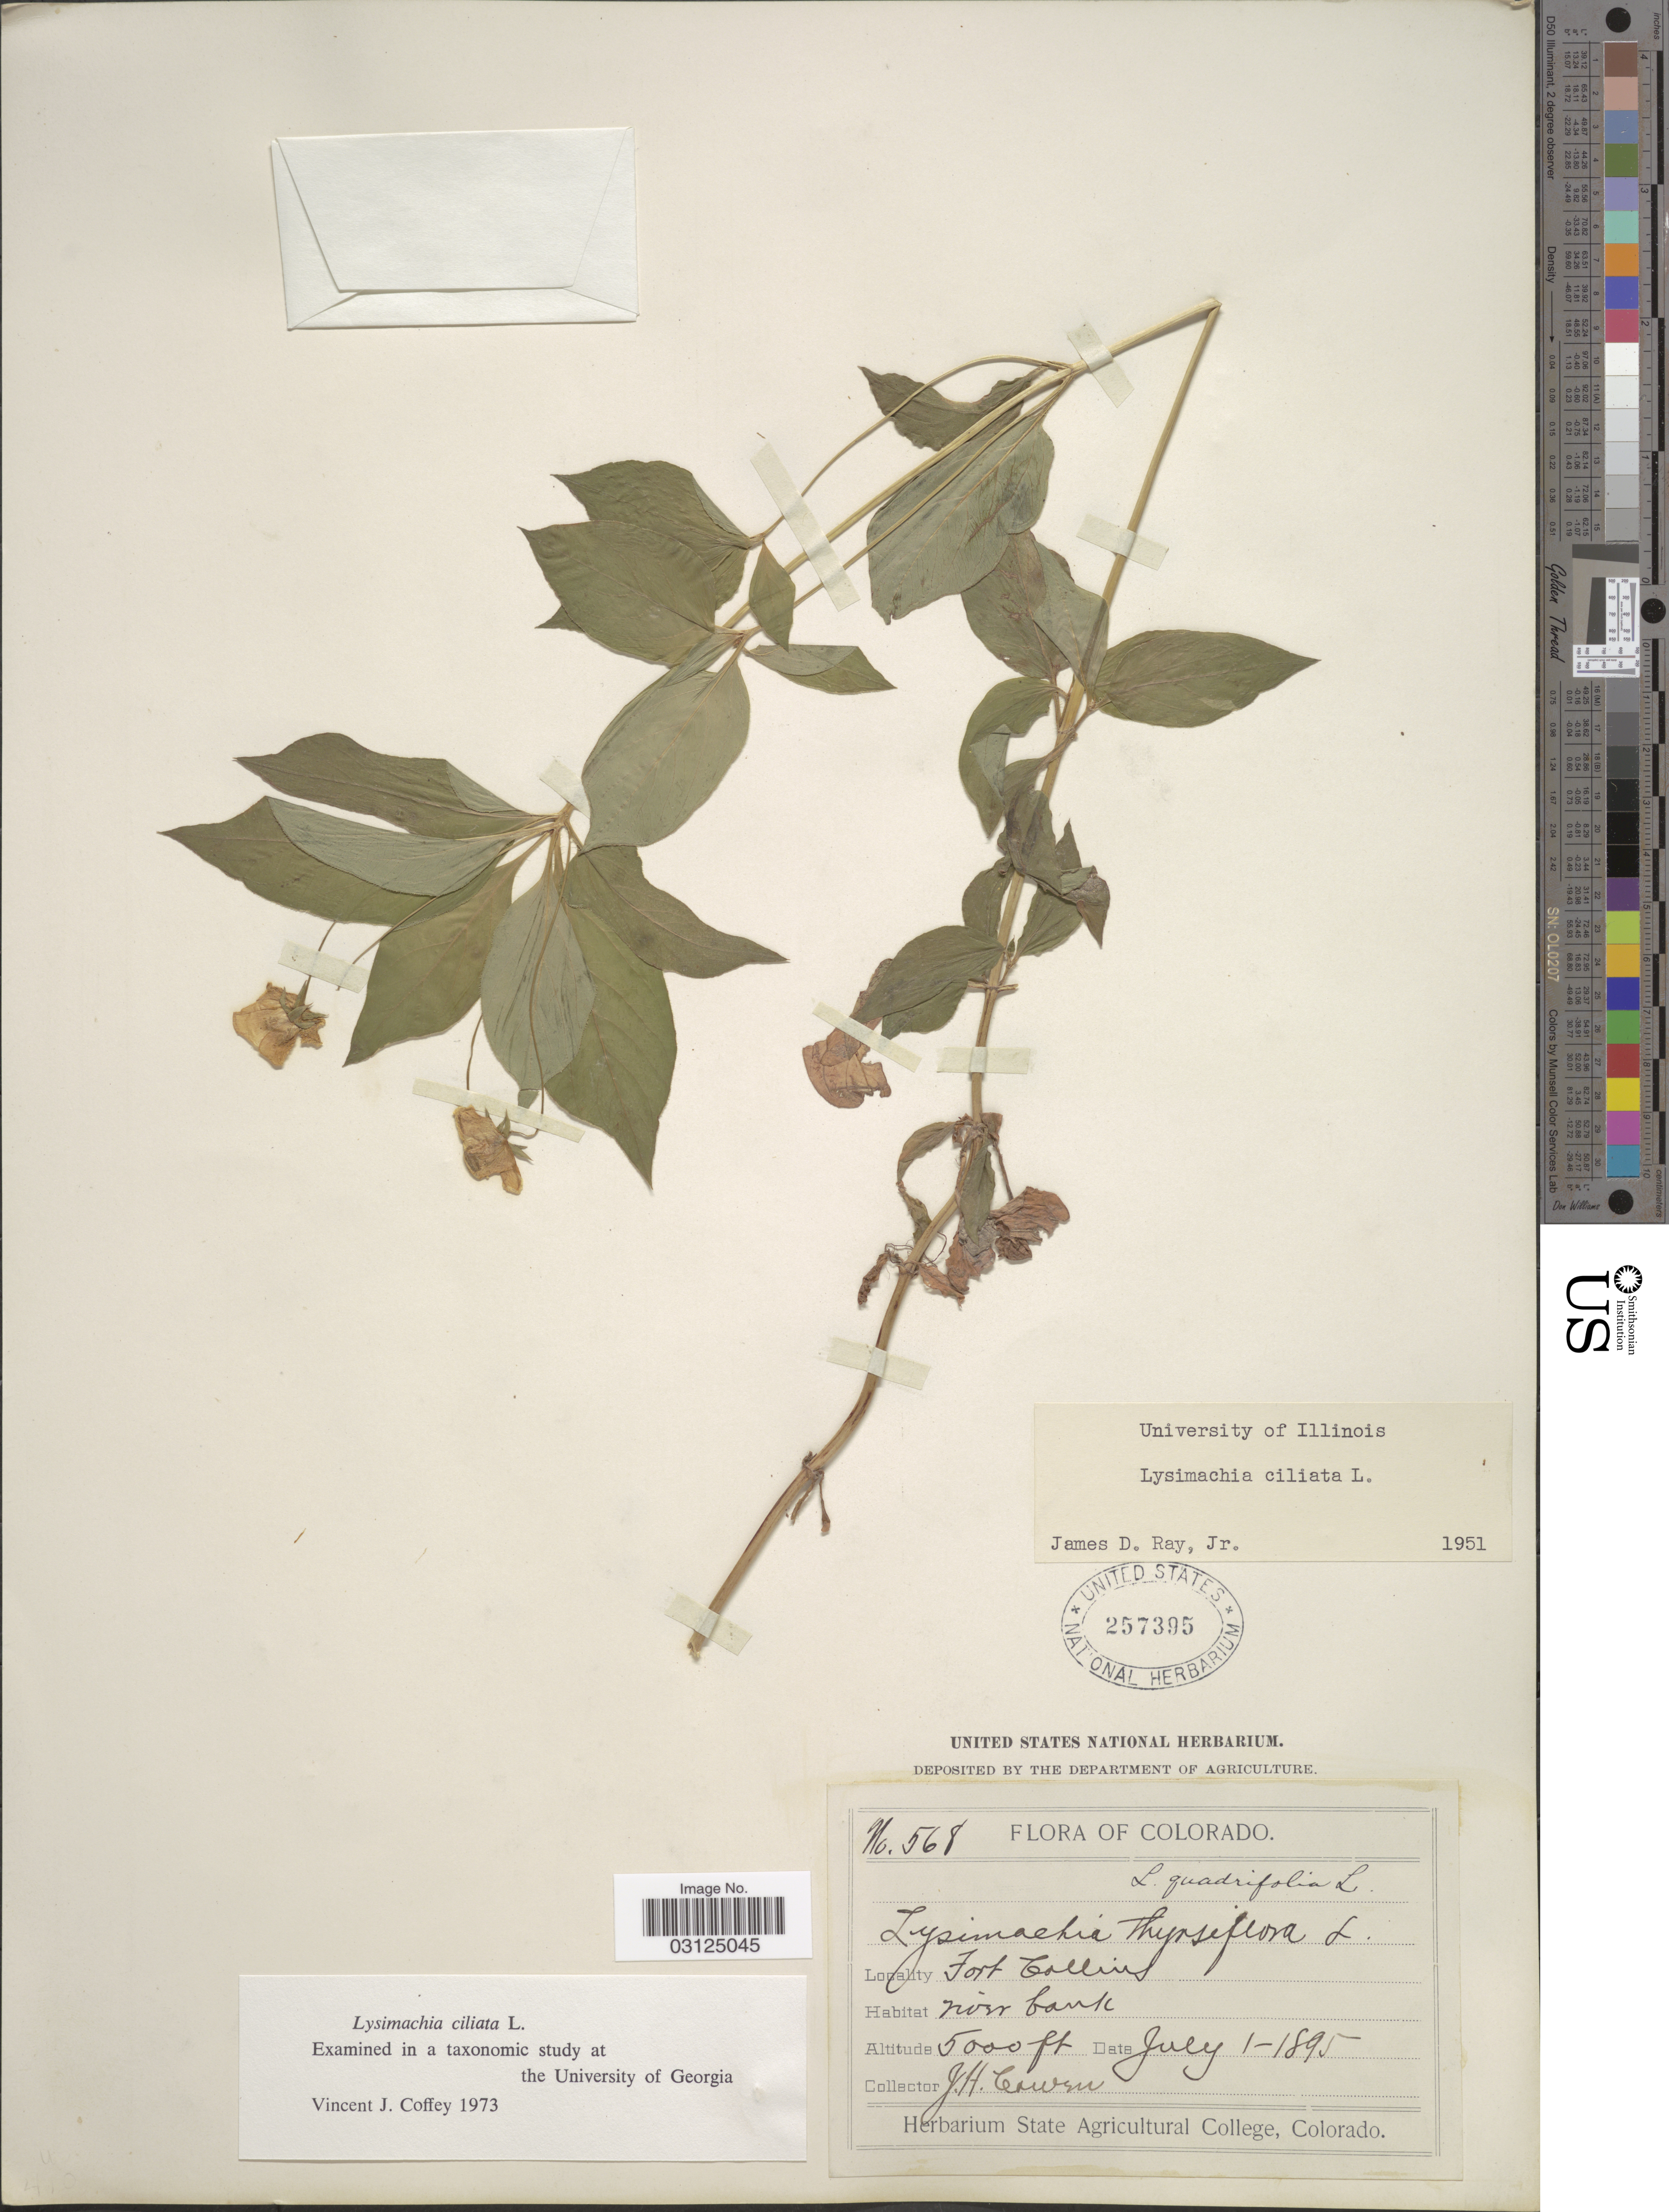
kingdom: Plantae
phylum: Tracheophyta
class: Magnoliopsida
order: Ericales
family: Primulaceae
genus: Lysimachia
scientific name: Lysimachia ciliata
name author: L.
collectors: J. H. Cowan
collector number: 568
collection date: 1895-07-01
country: United States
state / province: Colorado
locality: Fort Collins, river bank.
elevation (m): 1524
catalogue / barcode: US 257395